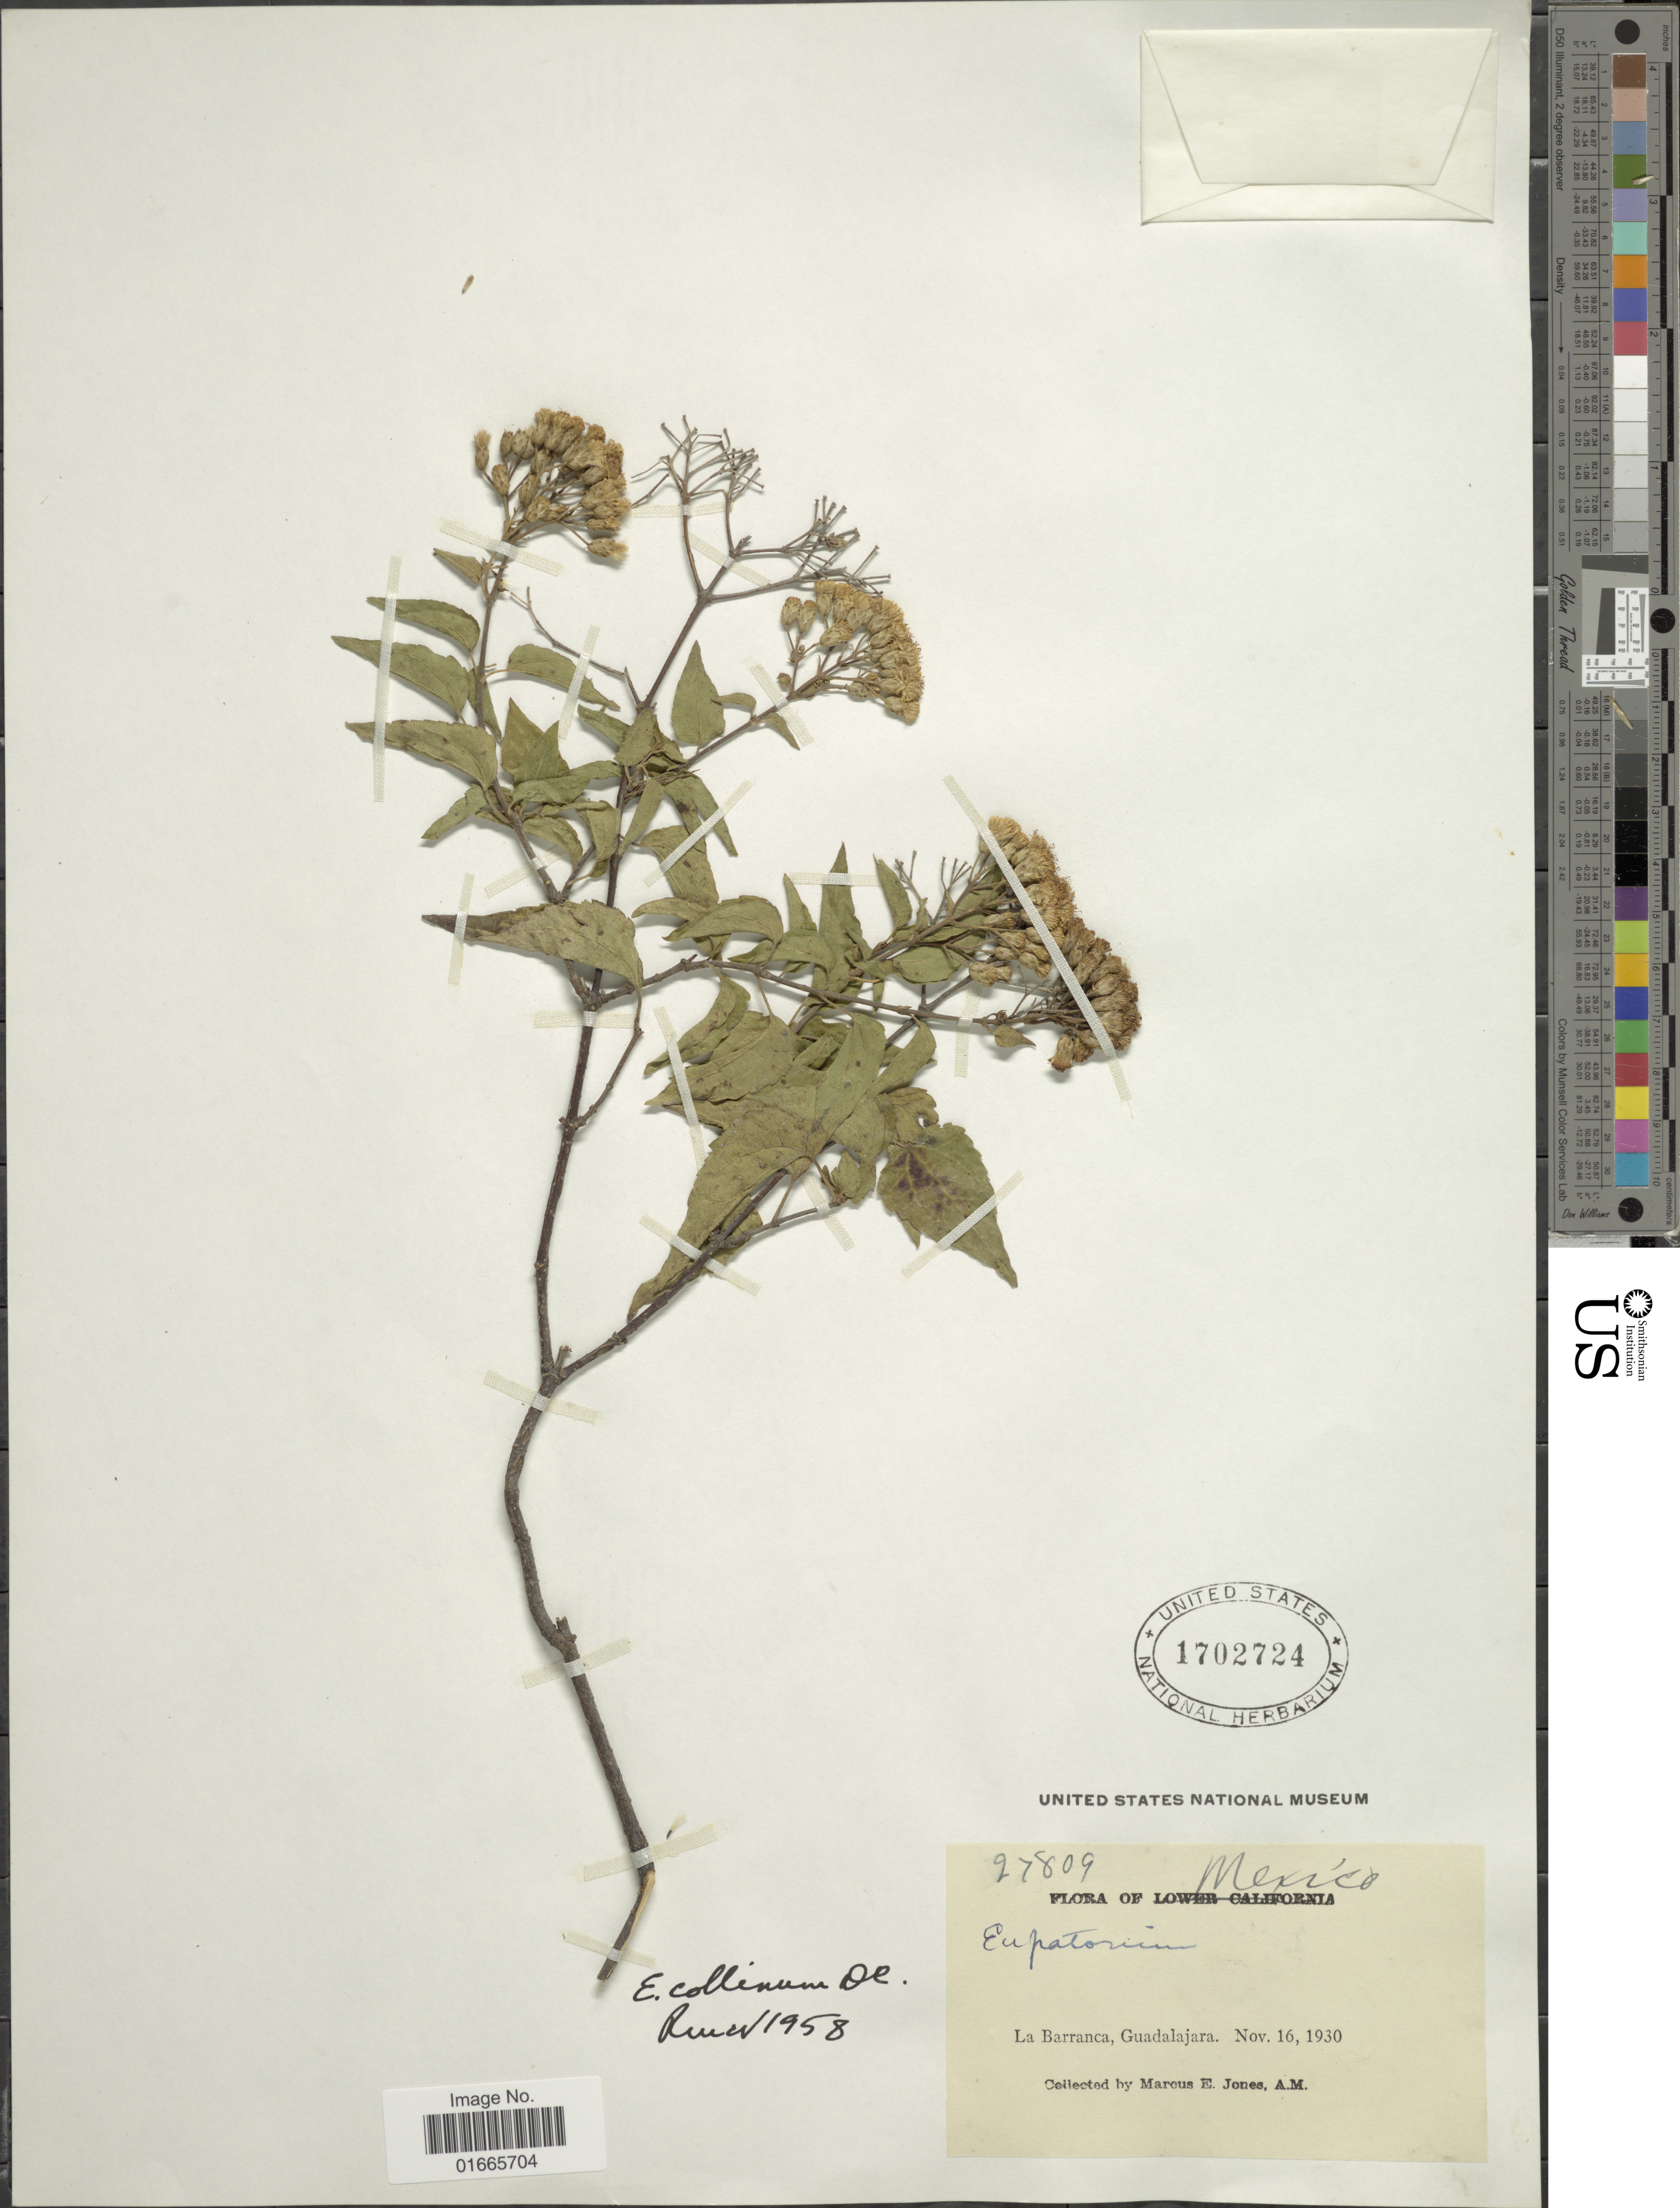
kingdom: Plantae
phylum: Tracheophyta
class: Magnoliopsida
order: Asterales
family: Asteraceae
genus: Chromolaena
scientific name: Chromolaena collina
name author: (DC.) R.M. King & H. Rob.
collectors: M. E. Jones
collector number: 27809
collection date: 1930-11-16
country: Mexico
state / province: México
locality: La Barranca, Guadalajara.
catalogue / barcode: US 1702724